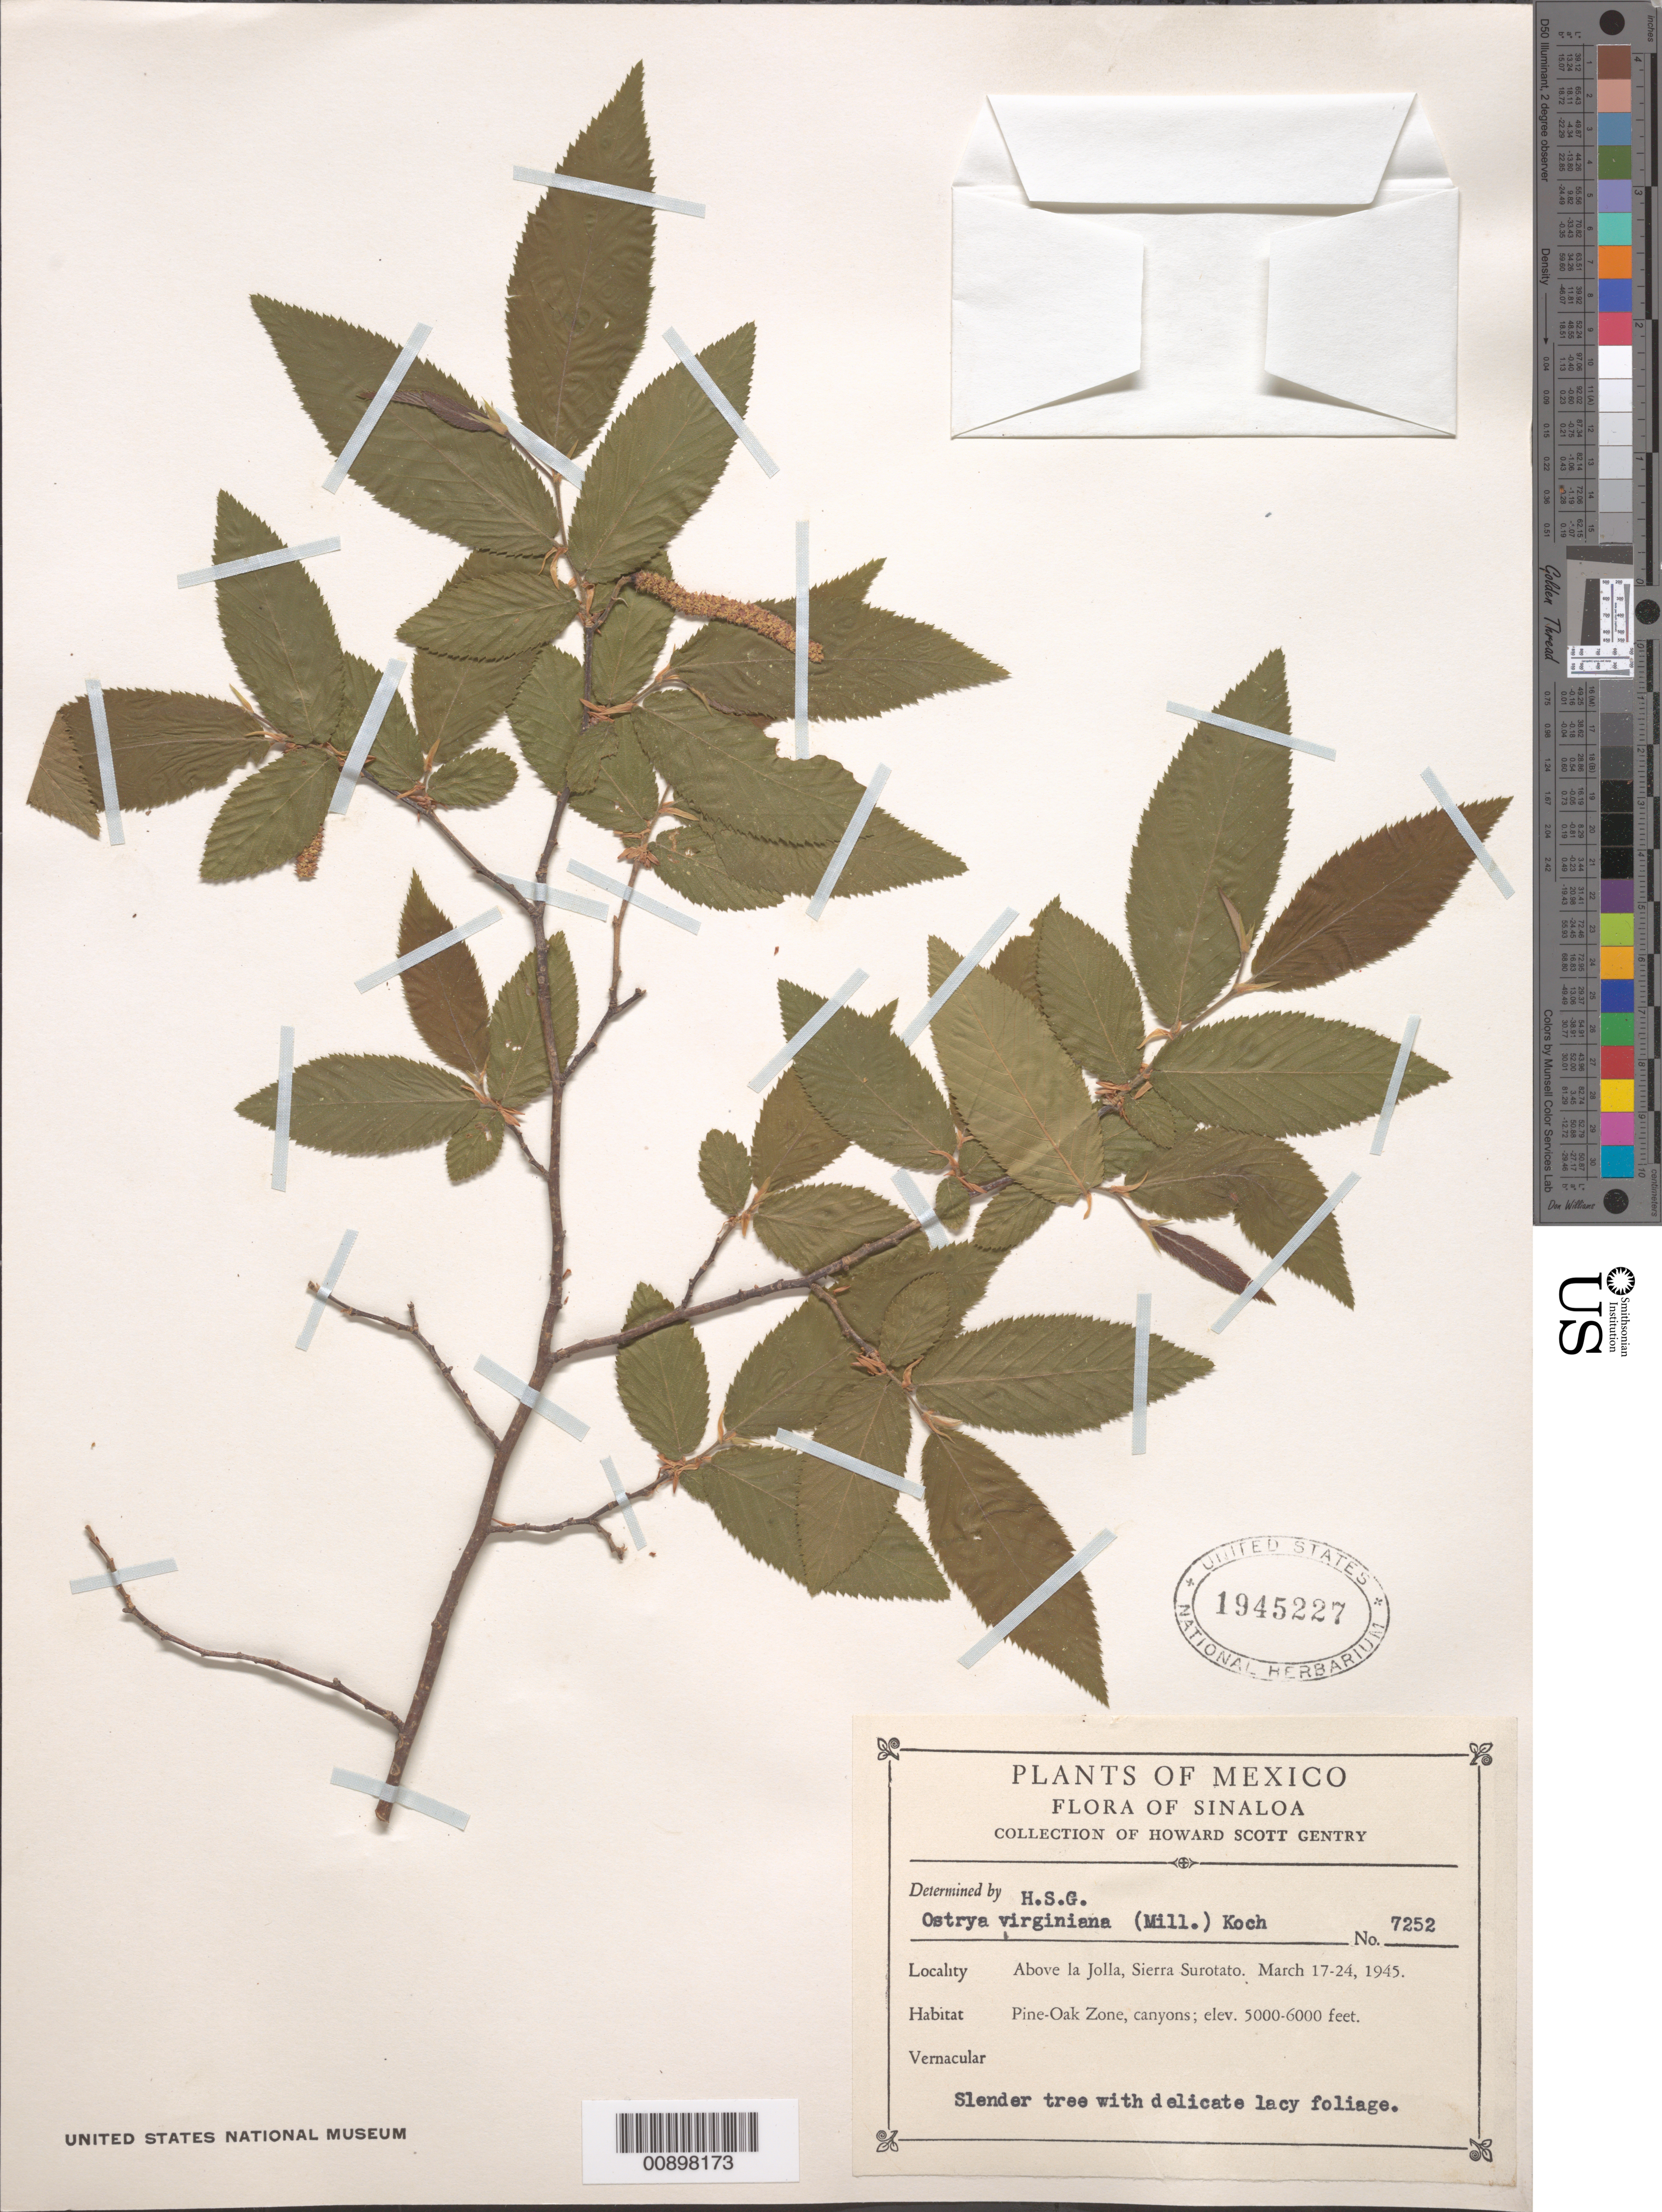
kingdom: Plantae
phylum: Tracheophyta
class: Magnoliopsida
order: Fagales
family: Betulaceae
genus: Ostrya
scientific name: Ostrya virginiana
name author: (Mill.) K. Koch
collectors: H. S. Gentry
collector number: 7252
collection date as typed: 17 Mar 1945 to 24 Mar 1945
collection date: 1945-03-17/1945-03-24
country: Mexico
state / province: Sinaloa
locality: Above la Jolla, Sierra Surotato. Sinaloa.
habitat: Pine-Oak Zone, canyons.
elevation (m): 1524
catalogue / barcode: US 1945227